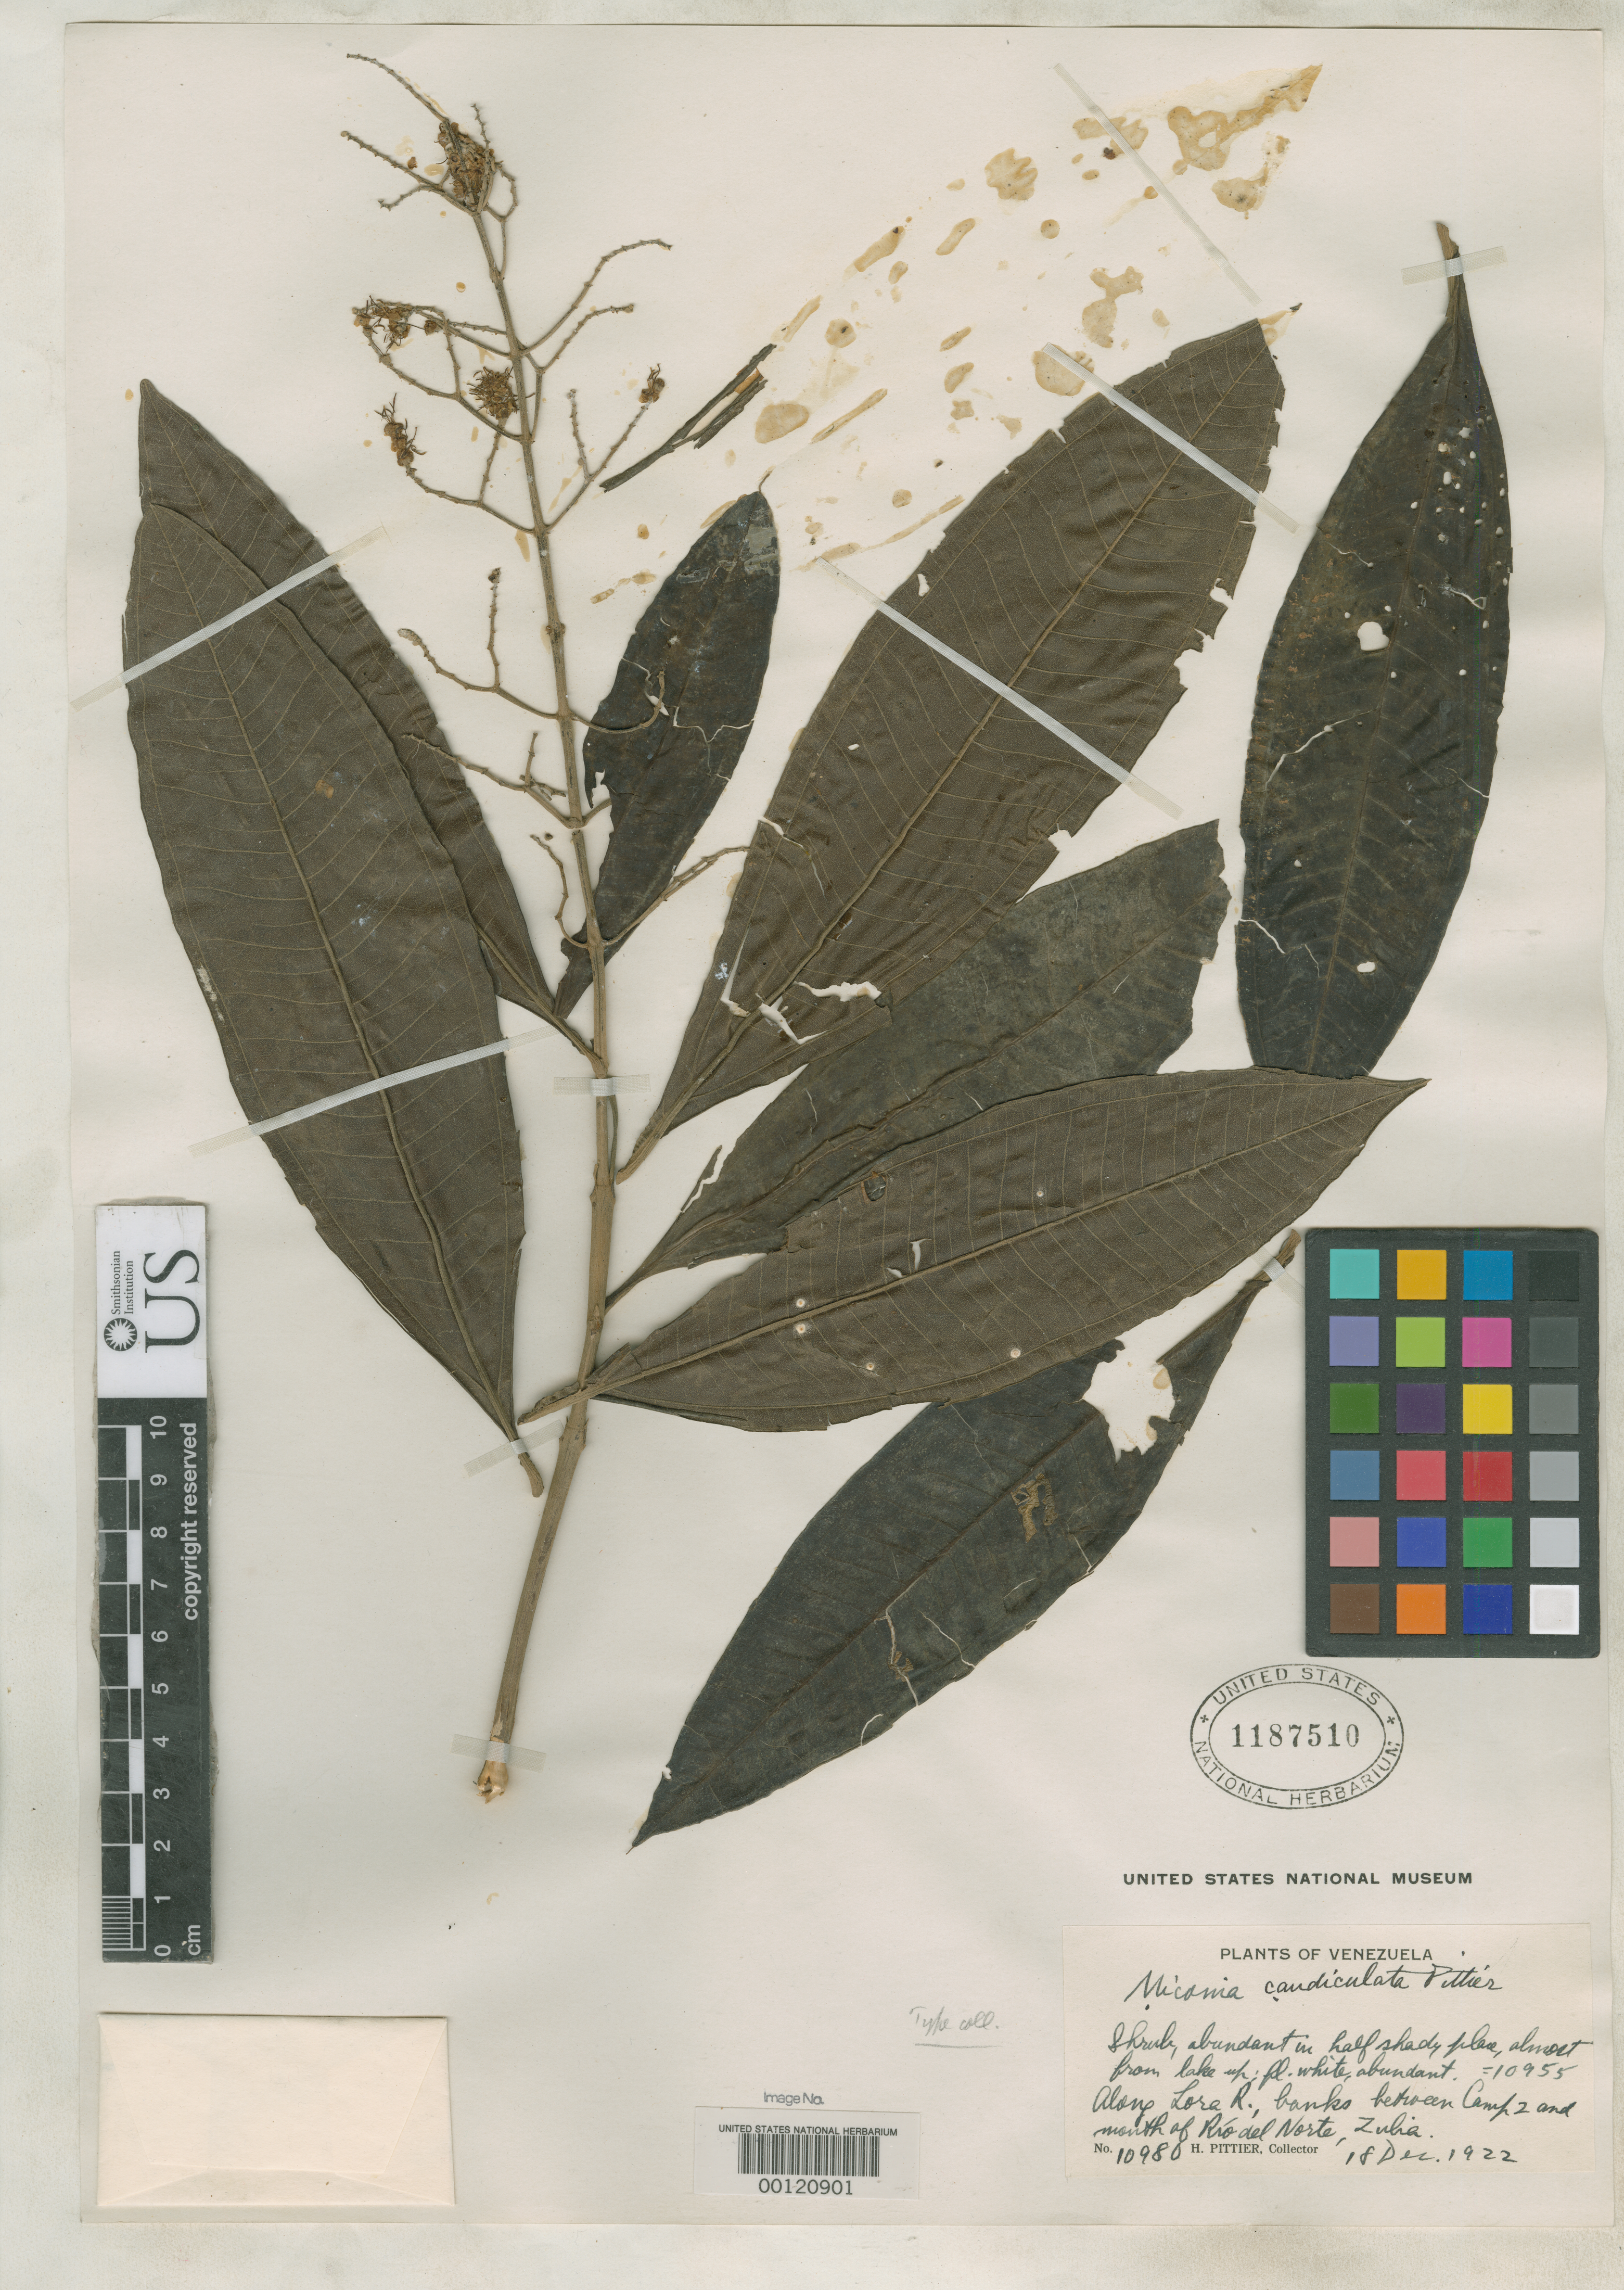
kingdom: Plantae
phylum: Tracheophyta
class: Magnoliopsida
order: Myrtales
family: Melastomataceae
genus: Miconia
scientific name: Miconia caudiculata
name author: Pittier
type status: Isotype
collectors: H. F. Pittier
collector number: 10980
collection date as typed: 18 Dec 1922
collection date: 1922-12-18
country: Venezuela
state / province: Zulia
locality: Lora River, banks of Sta. Ana & Lorarivers.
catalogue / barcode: US 1187510